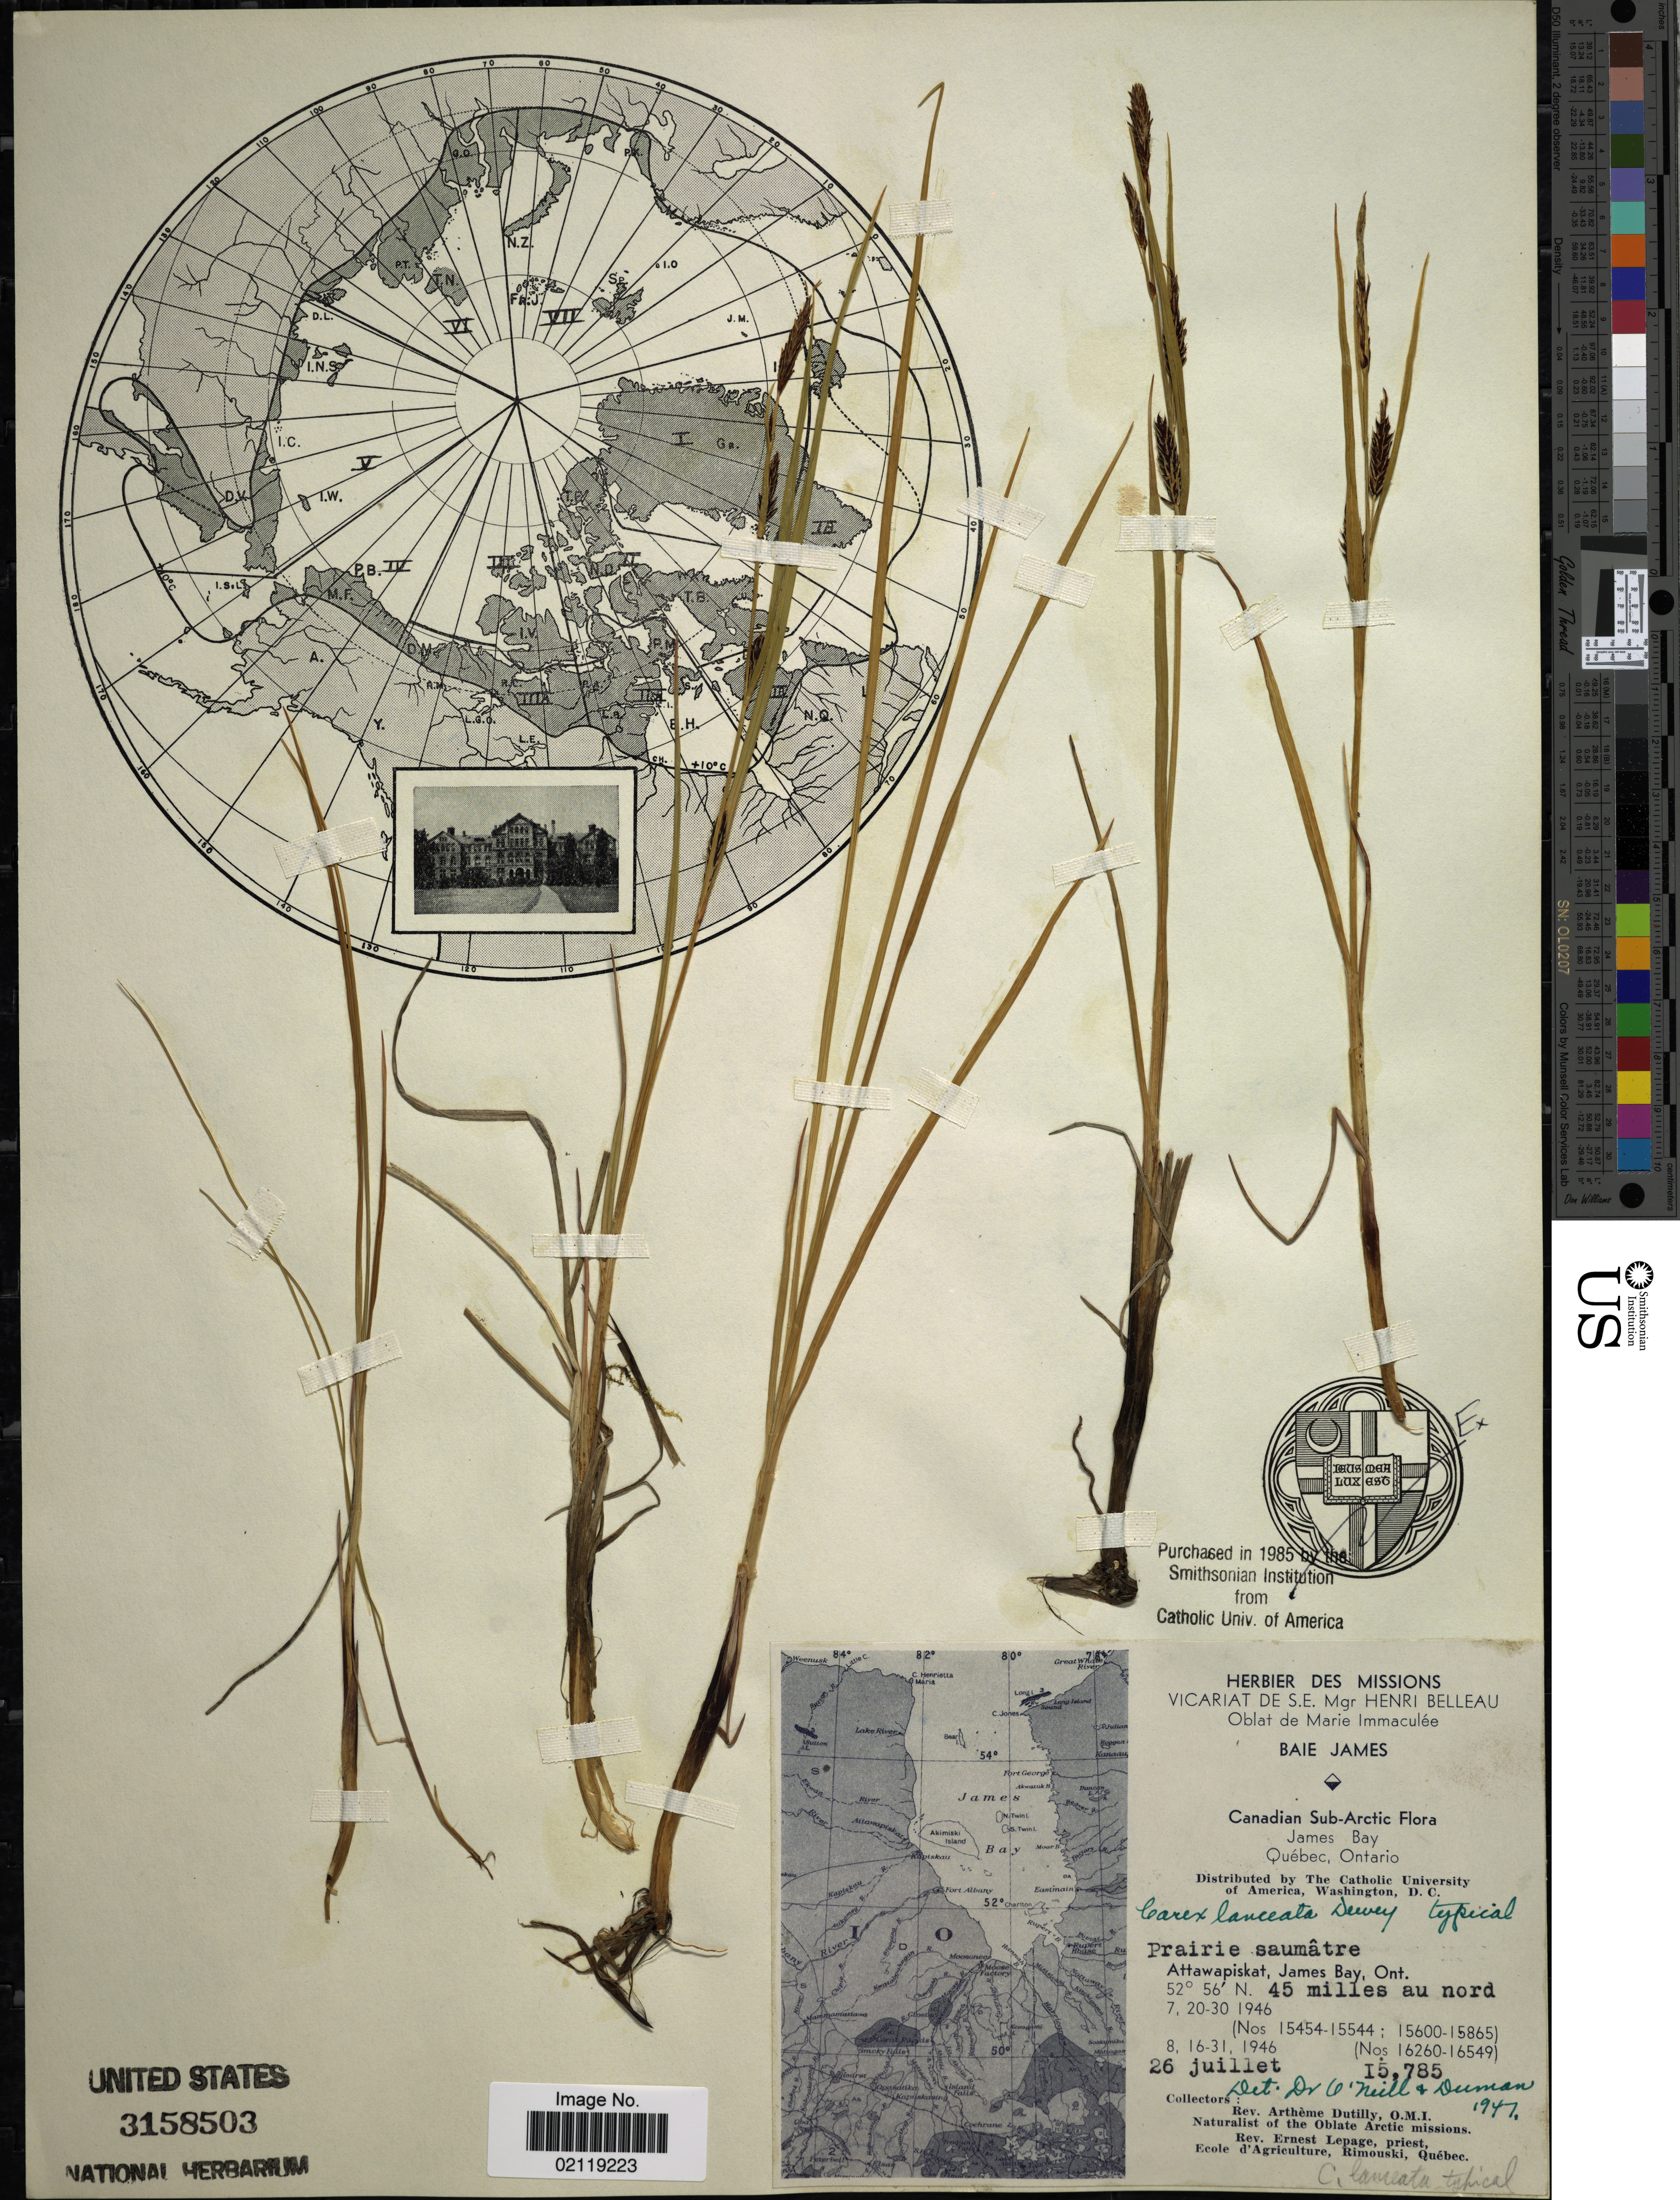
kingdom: Plantae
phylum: Tracheophyta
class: Liliopsida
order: Poales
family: Cyperaceae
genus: Carex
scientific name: Carex salina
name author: Wahlenb.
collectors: A. Dutilly & E. Lepage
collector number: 15785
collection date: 1946-07-26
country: Canada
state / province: Ontario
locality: Canadian Sub-Arctic. James Bay. Prairie saumatre. Attawapiskat, James Bay, Ont. 45 milles au nord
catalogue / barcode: US 3158503